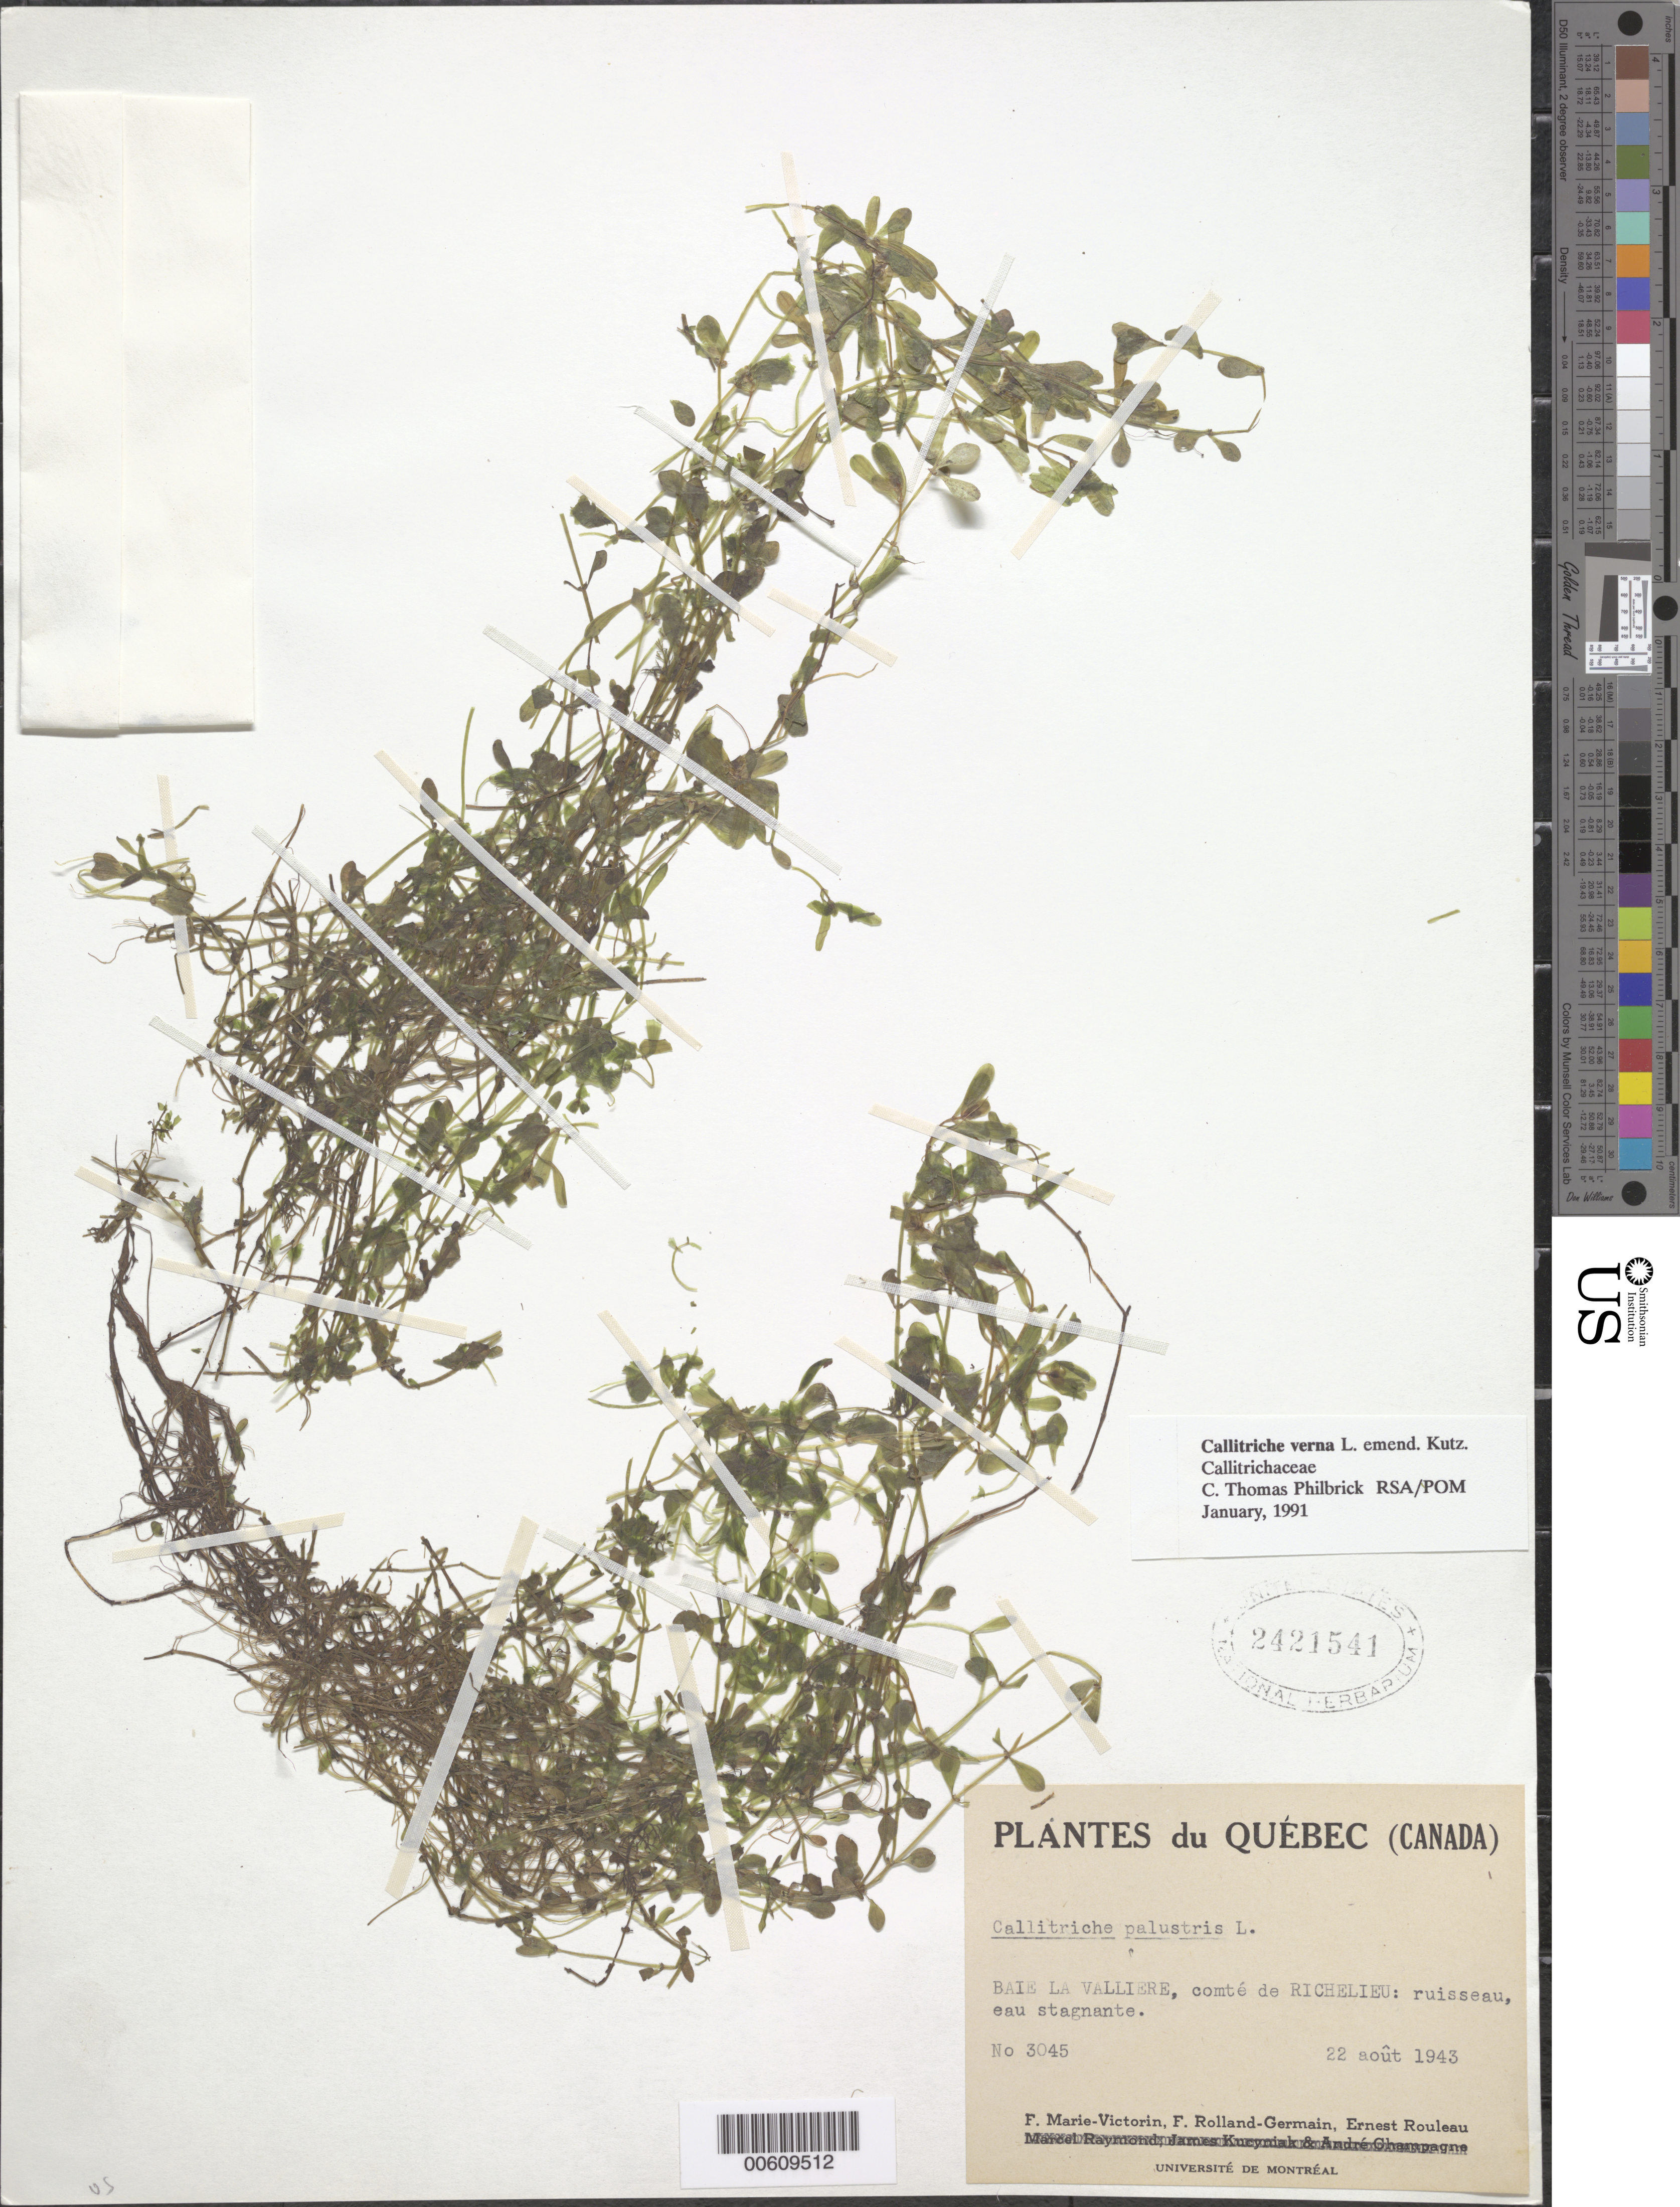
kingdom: Plantae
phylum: Tracheophyta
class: Magnoliopsida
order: Lamiales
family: Plantaginaceae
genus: Callitriche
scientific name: Callitriche verna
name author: L.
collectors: Fr. Marie-Victorin, Rolland-Germain & E. Rouleau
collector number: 3045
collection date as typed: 22 Aug 1943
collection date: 1943-08-22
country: Canada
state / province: Quebec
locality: Baie La Valliere, Richelieu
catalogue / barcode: US 2421541